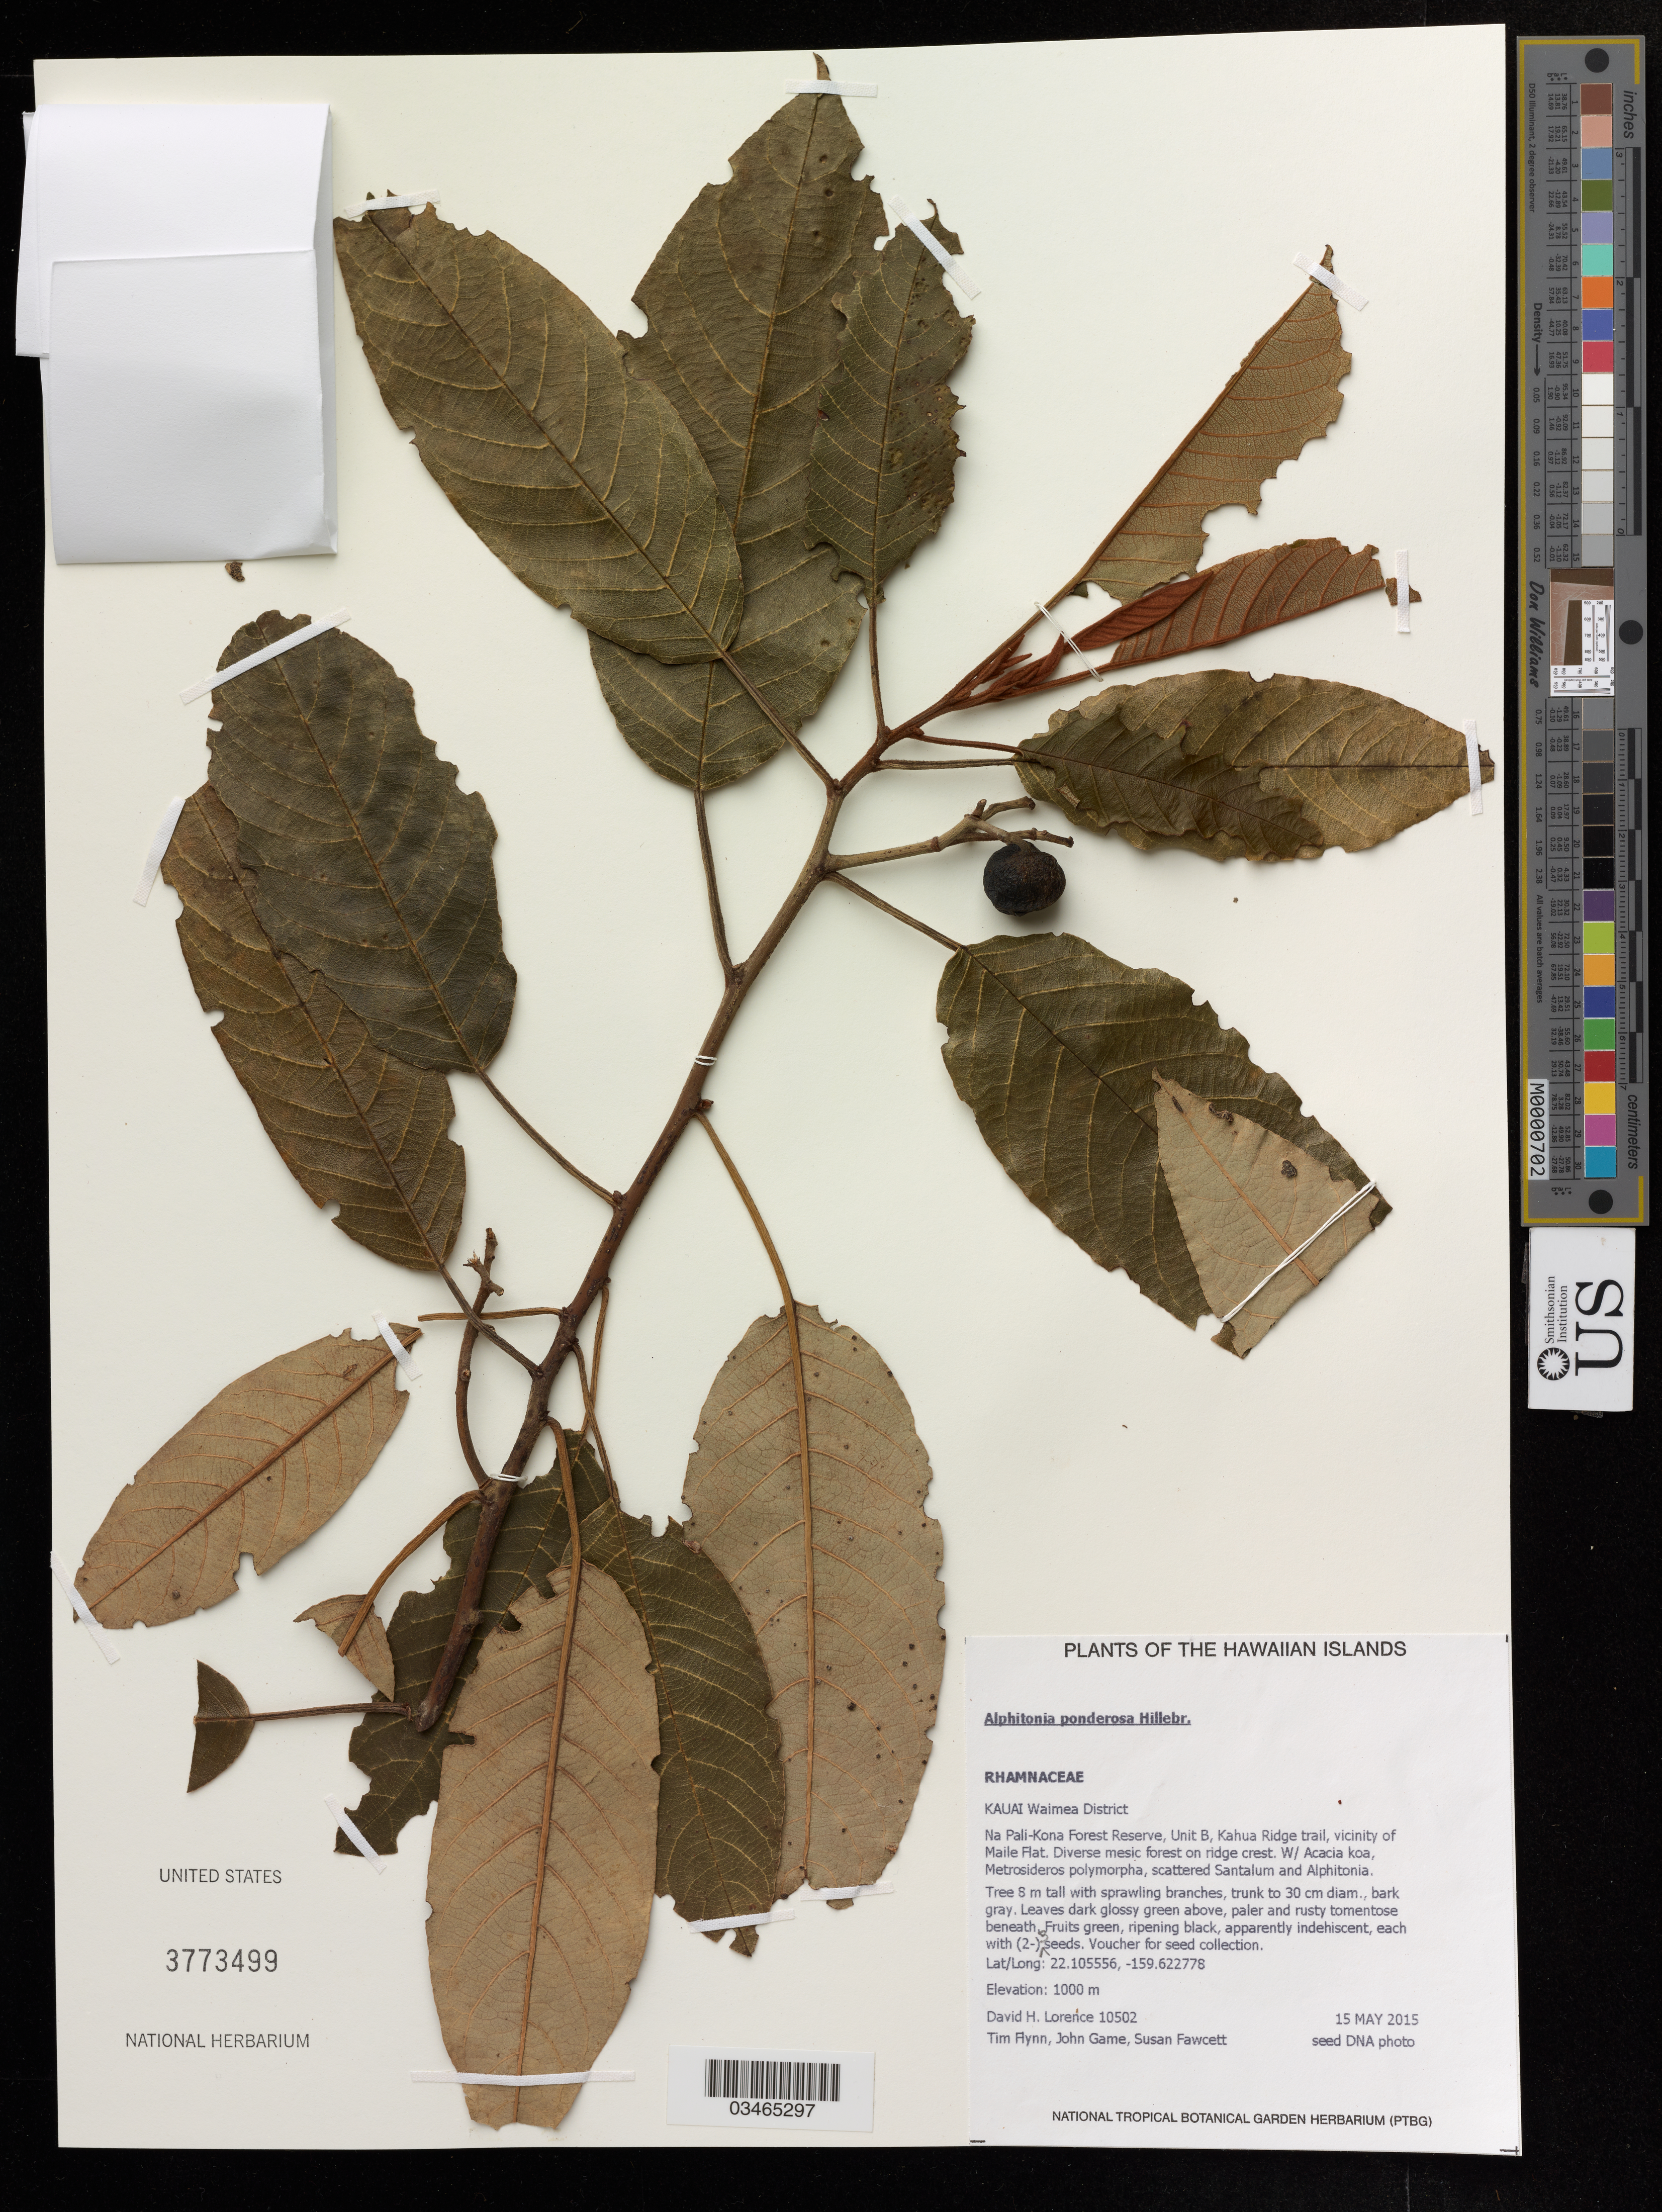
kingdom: Plantae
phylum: Tracheophyta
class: Magnoliopsida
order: Rosales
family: Rhamnaceae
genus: Alphitonia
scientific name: Alphitonia ponderosa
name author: Hillebr.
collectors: D. Lorence & T. Flynn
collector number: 10502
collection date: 2015-05-15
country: United States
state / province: Hawaii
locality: Kauai Waimea District, Na Pali-Kona Forest Reserve, Unit B, Kahua Ridge trail, vicinity of Maile Flat.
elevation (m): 1000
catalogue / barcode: US 3773499